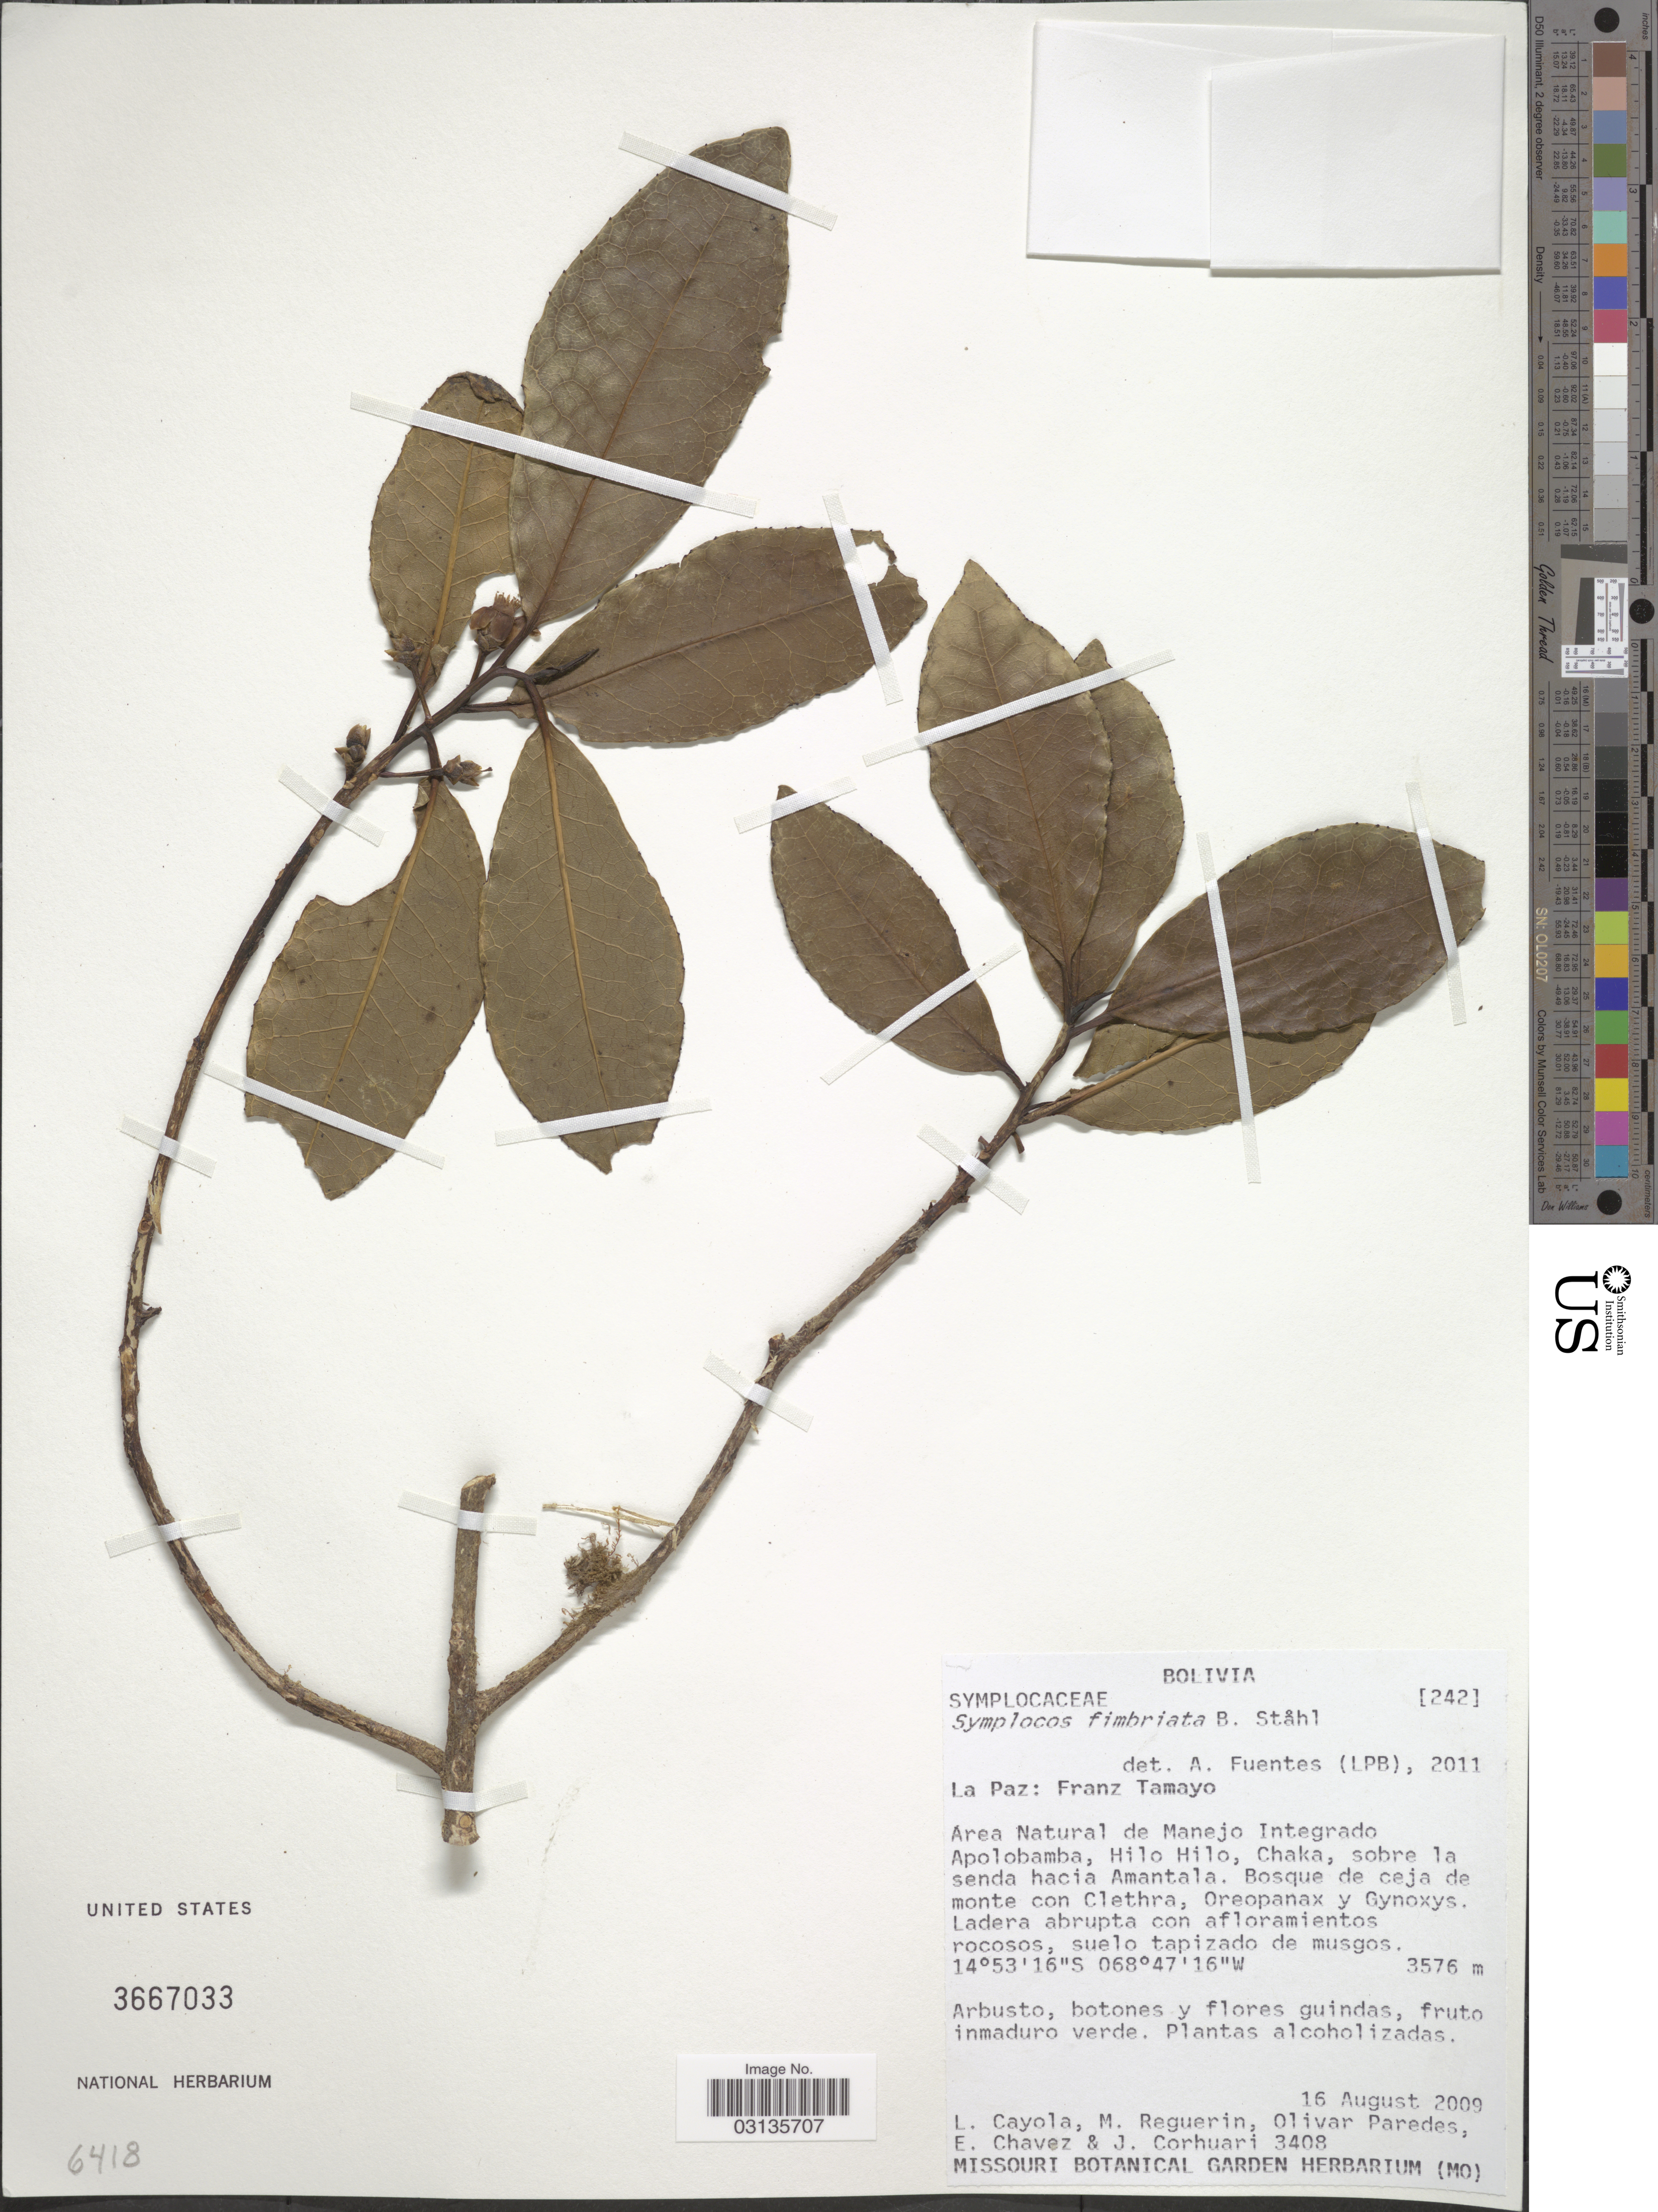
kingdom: Plantae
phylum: Tracheophyta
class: Magnoliopsida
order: Ericales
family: Symplocaceae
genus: Symplocos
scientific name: Symplocos fimbriata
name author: B. Ståhl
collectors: L. Cayola, M. Reguerin, O. Paredes, E. Chavez & J. Corhuari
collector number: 3408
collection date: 2009-08-16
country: Bolivia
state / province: La Paz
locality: Franz Tamayo. Área Natural de Manejo Integrado Apolobamba, Hilo Hilo, Chaka sobre la senda hacia Amantala.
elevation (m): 3576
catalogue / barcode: US 3667033